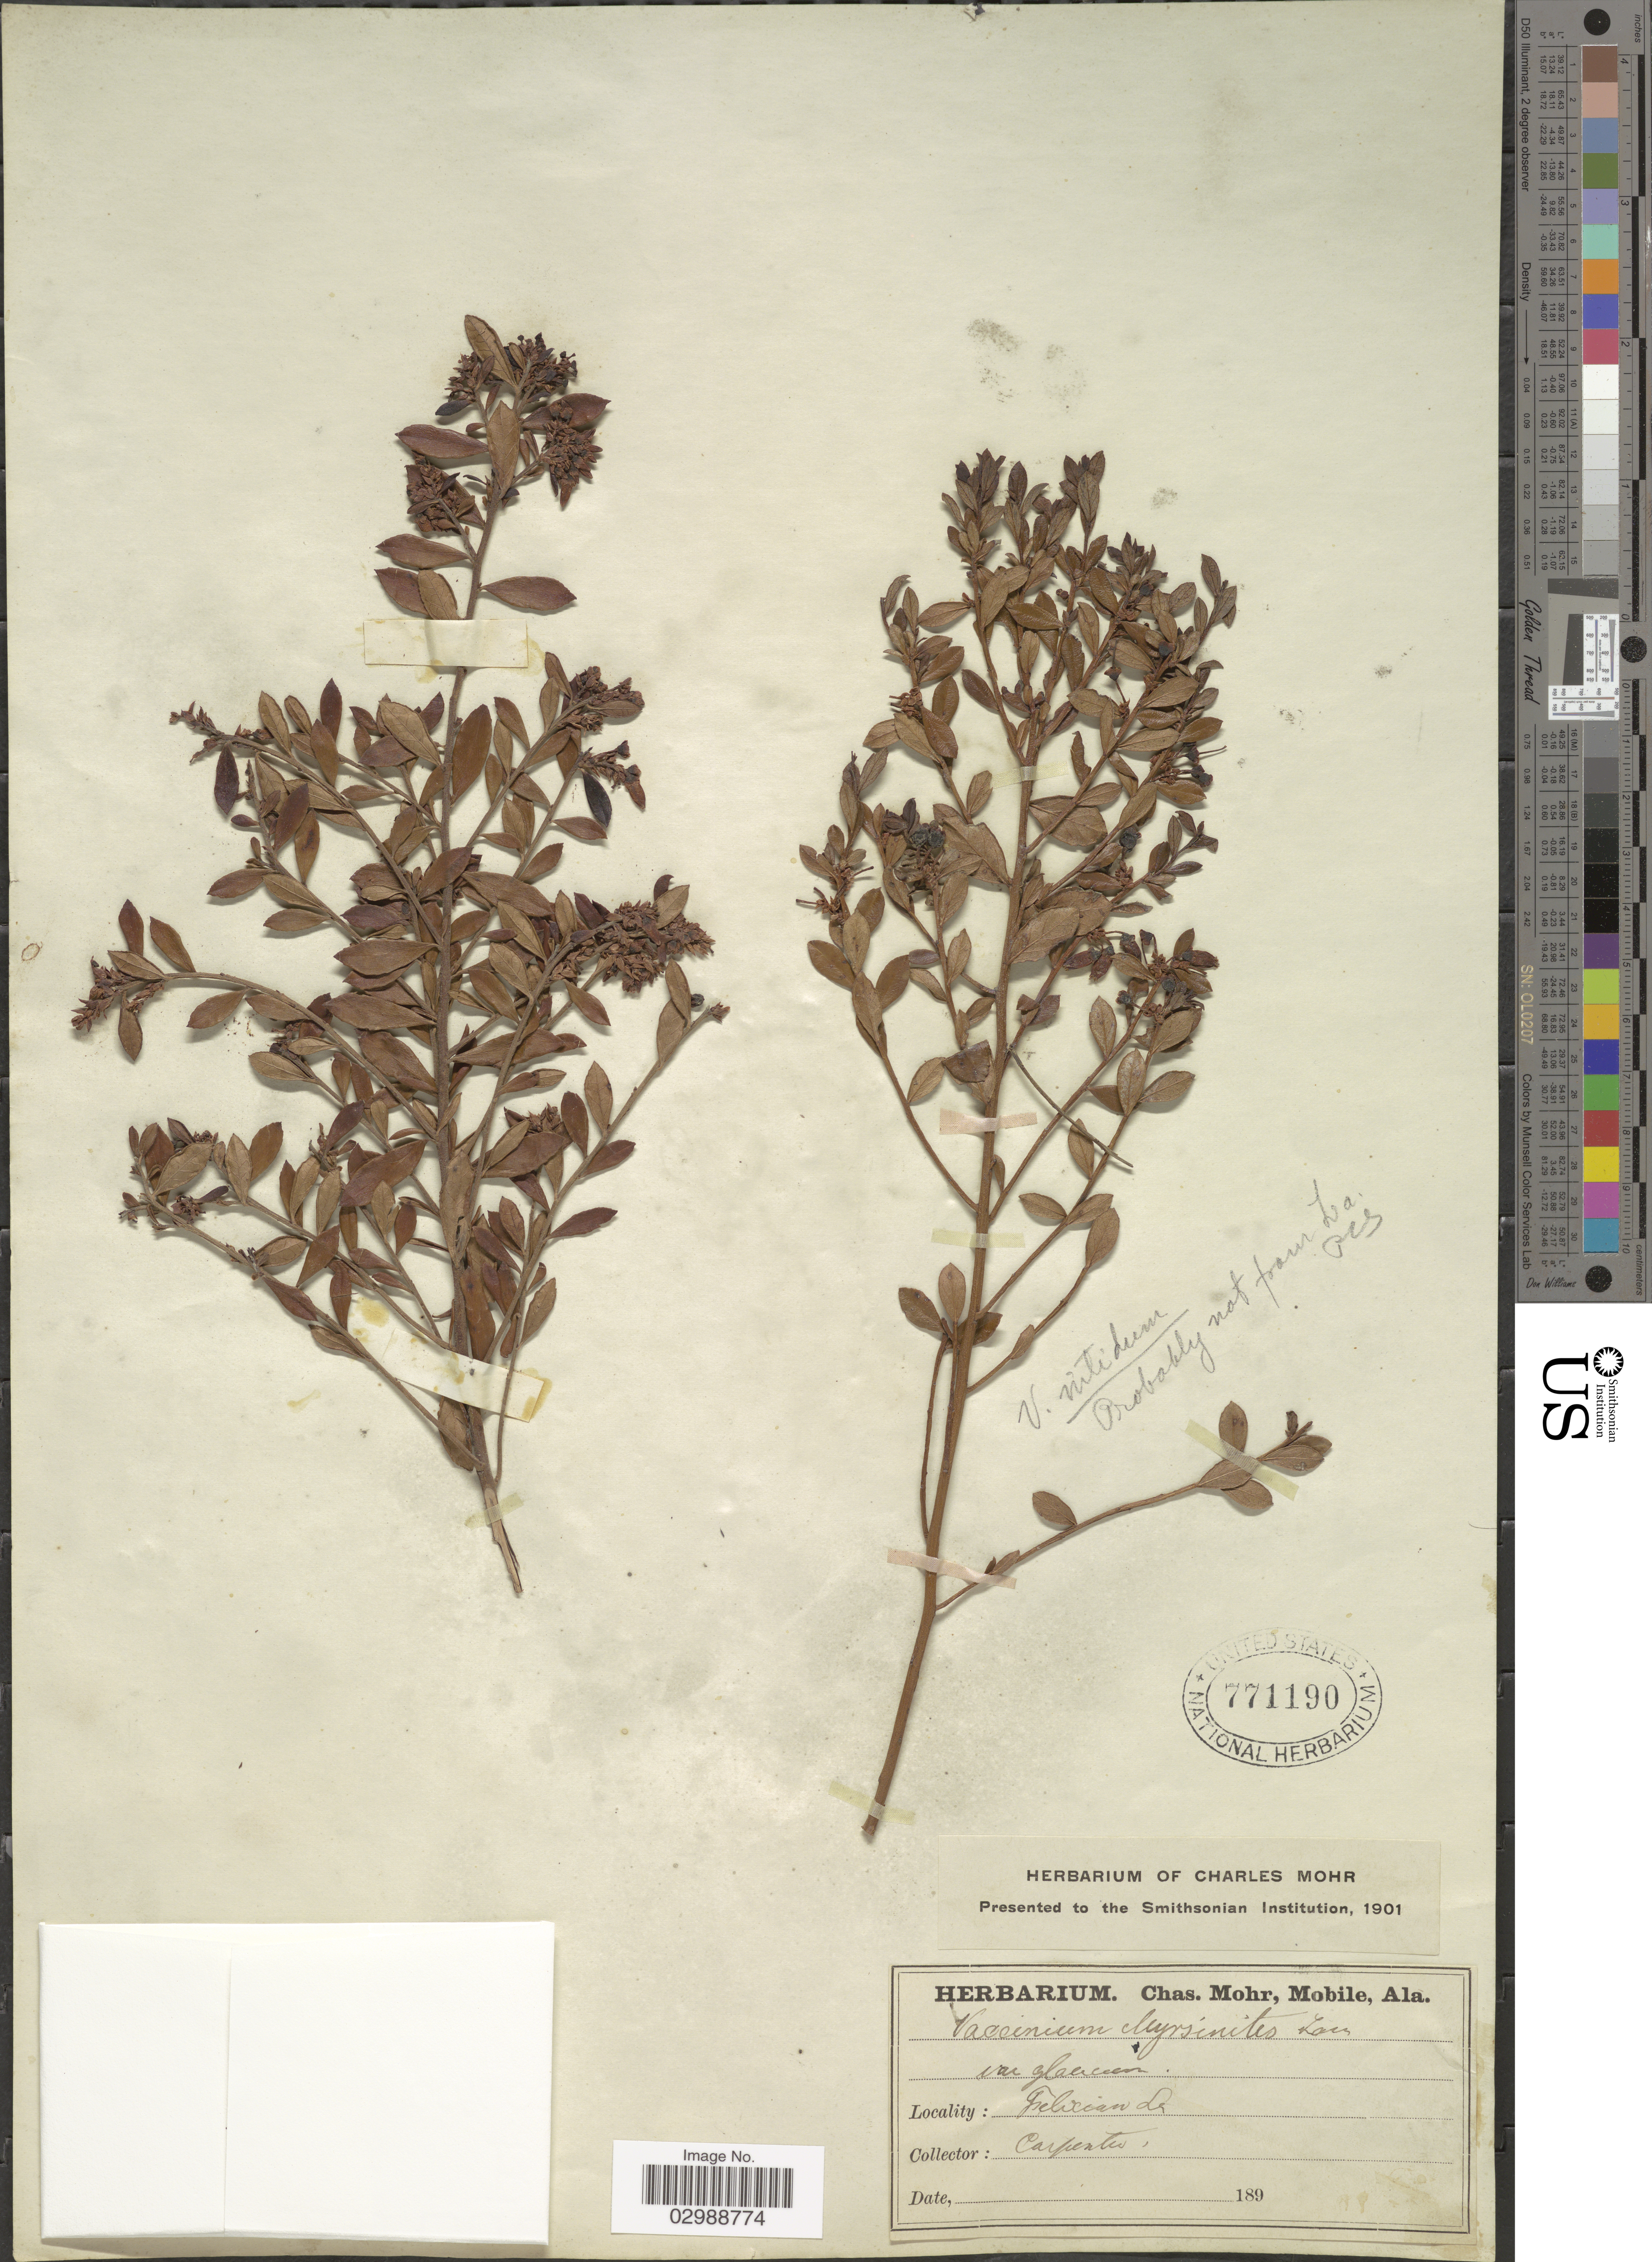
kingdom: Plantae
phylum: Tracheophyta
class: Magnoliopsida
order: Ericales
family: Ericaceae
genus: Vaccinium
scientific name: Vaccinium myrsinites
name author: Lam.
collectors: -. Carpenter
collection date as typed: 189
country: United States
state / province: Louisiana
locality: Felician La.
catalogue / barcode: US 771190